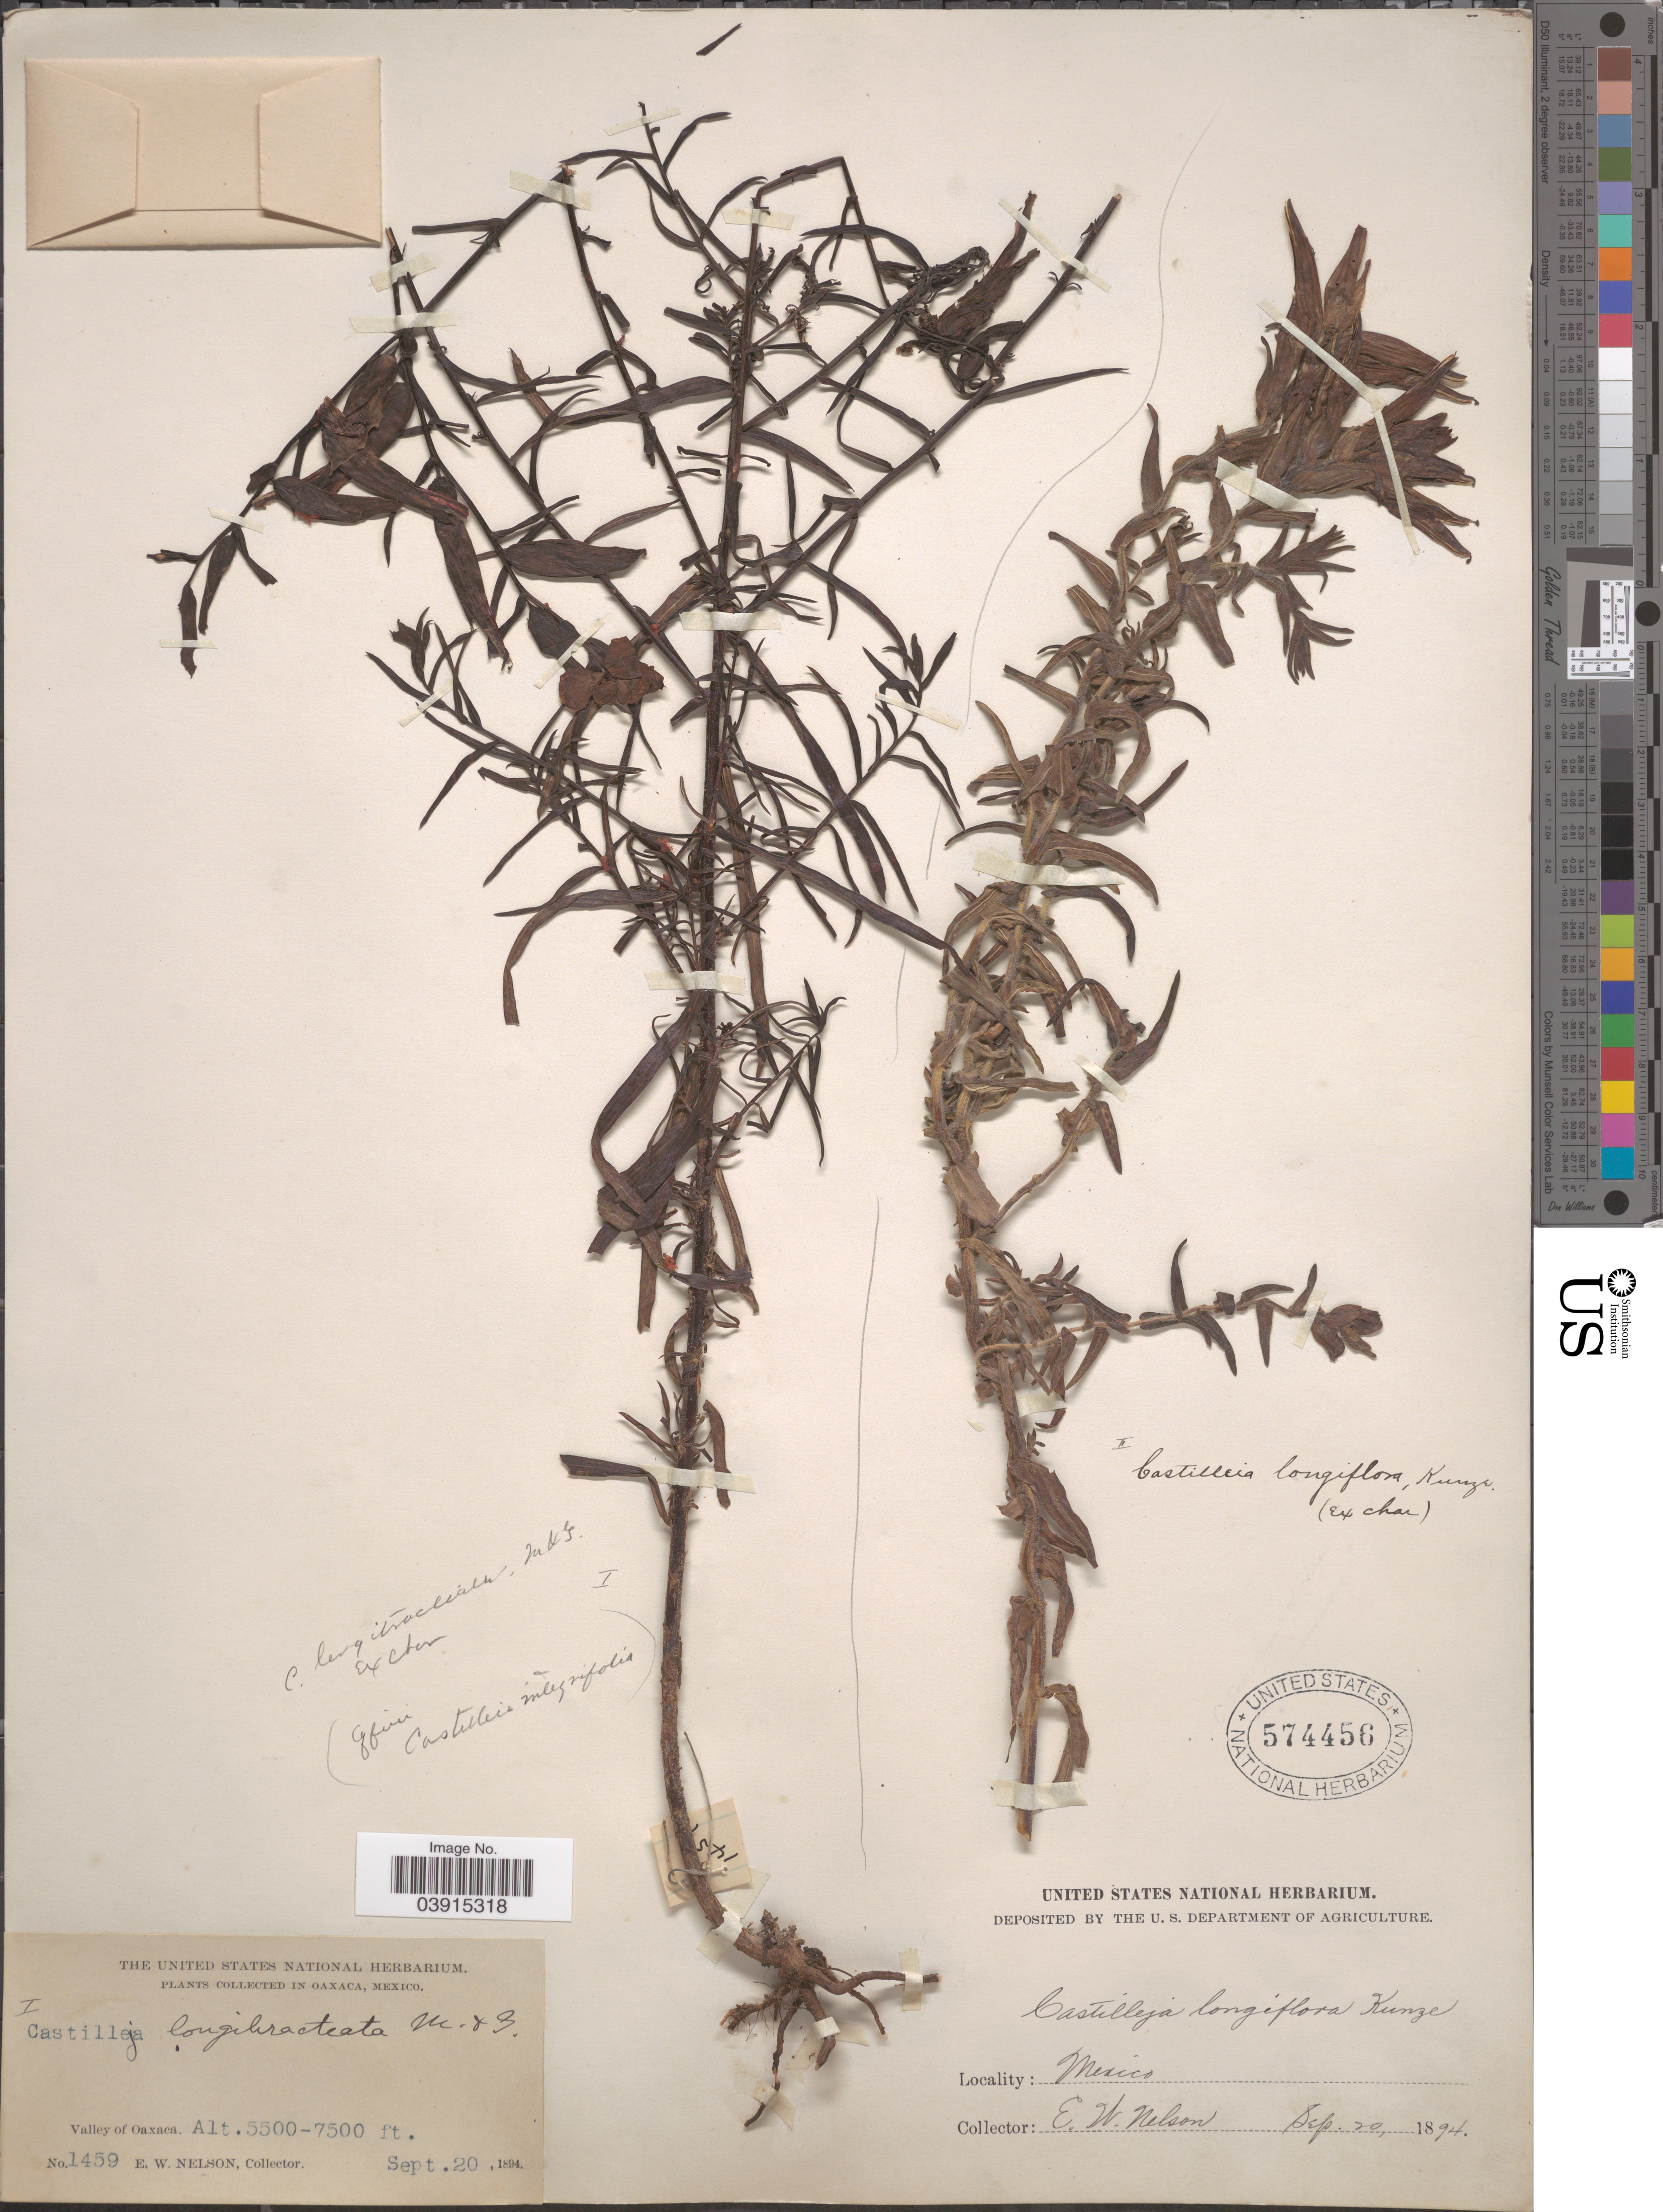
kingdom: Plantae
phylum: Tracheophyta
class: Magnoliopsida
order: Lamiales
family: Orobanchaceae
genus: Castilleja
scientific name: Castilleja longibracteata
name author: M. Martens & Galeotti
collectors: E. W. Nelson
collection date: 1894-09-20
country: Mexico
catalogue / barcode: US 574456-2